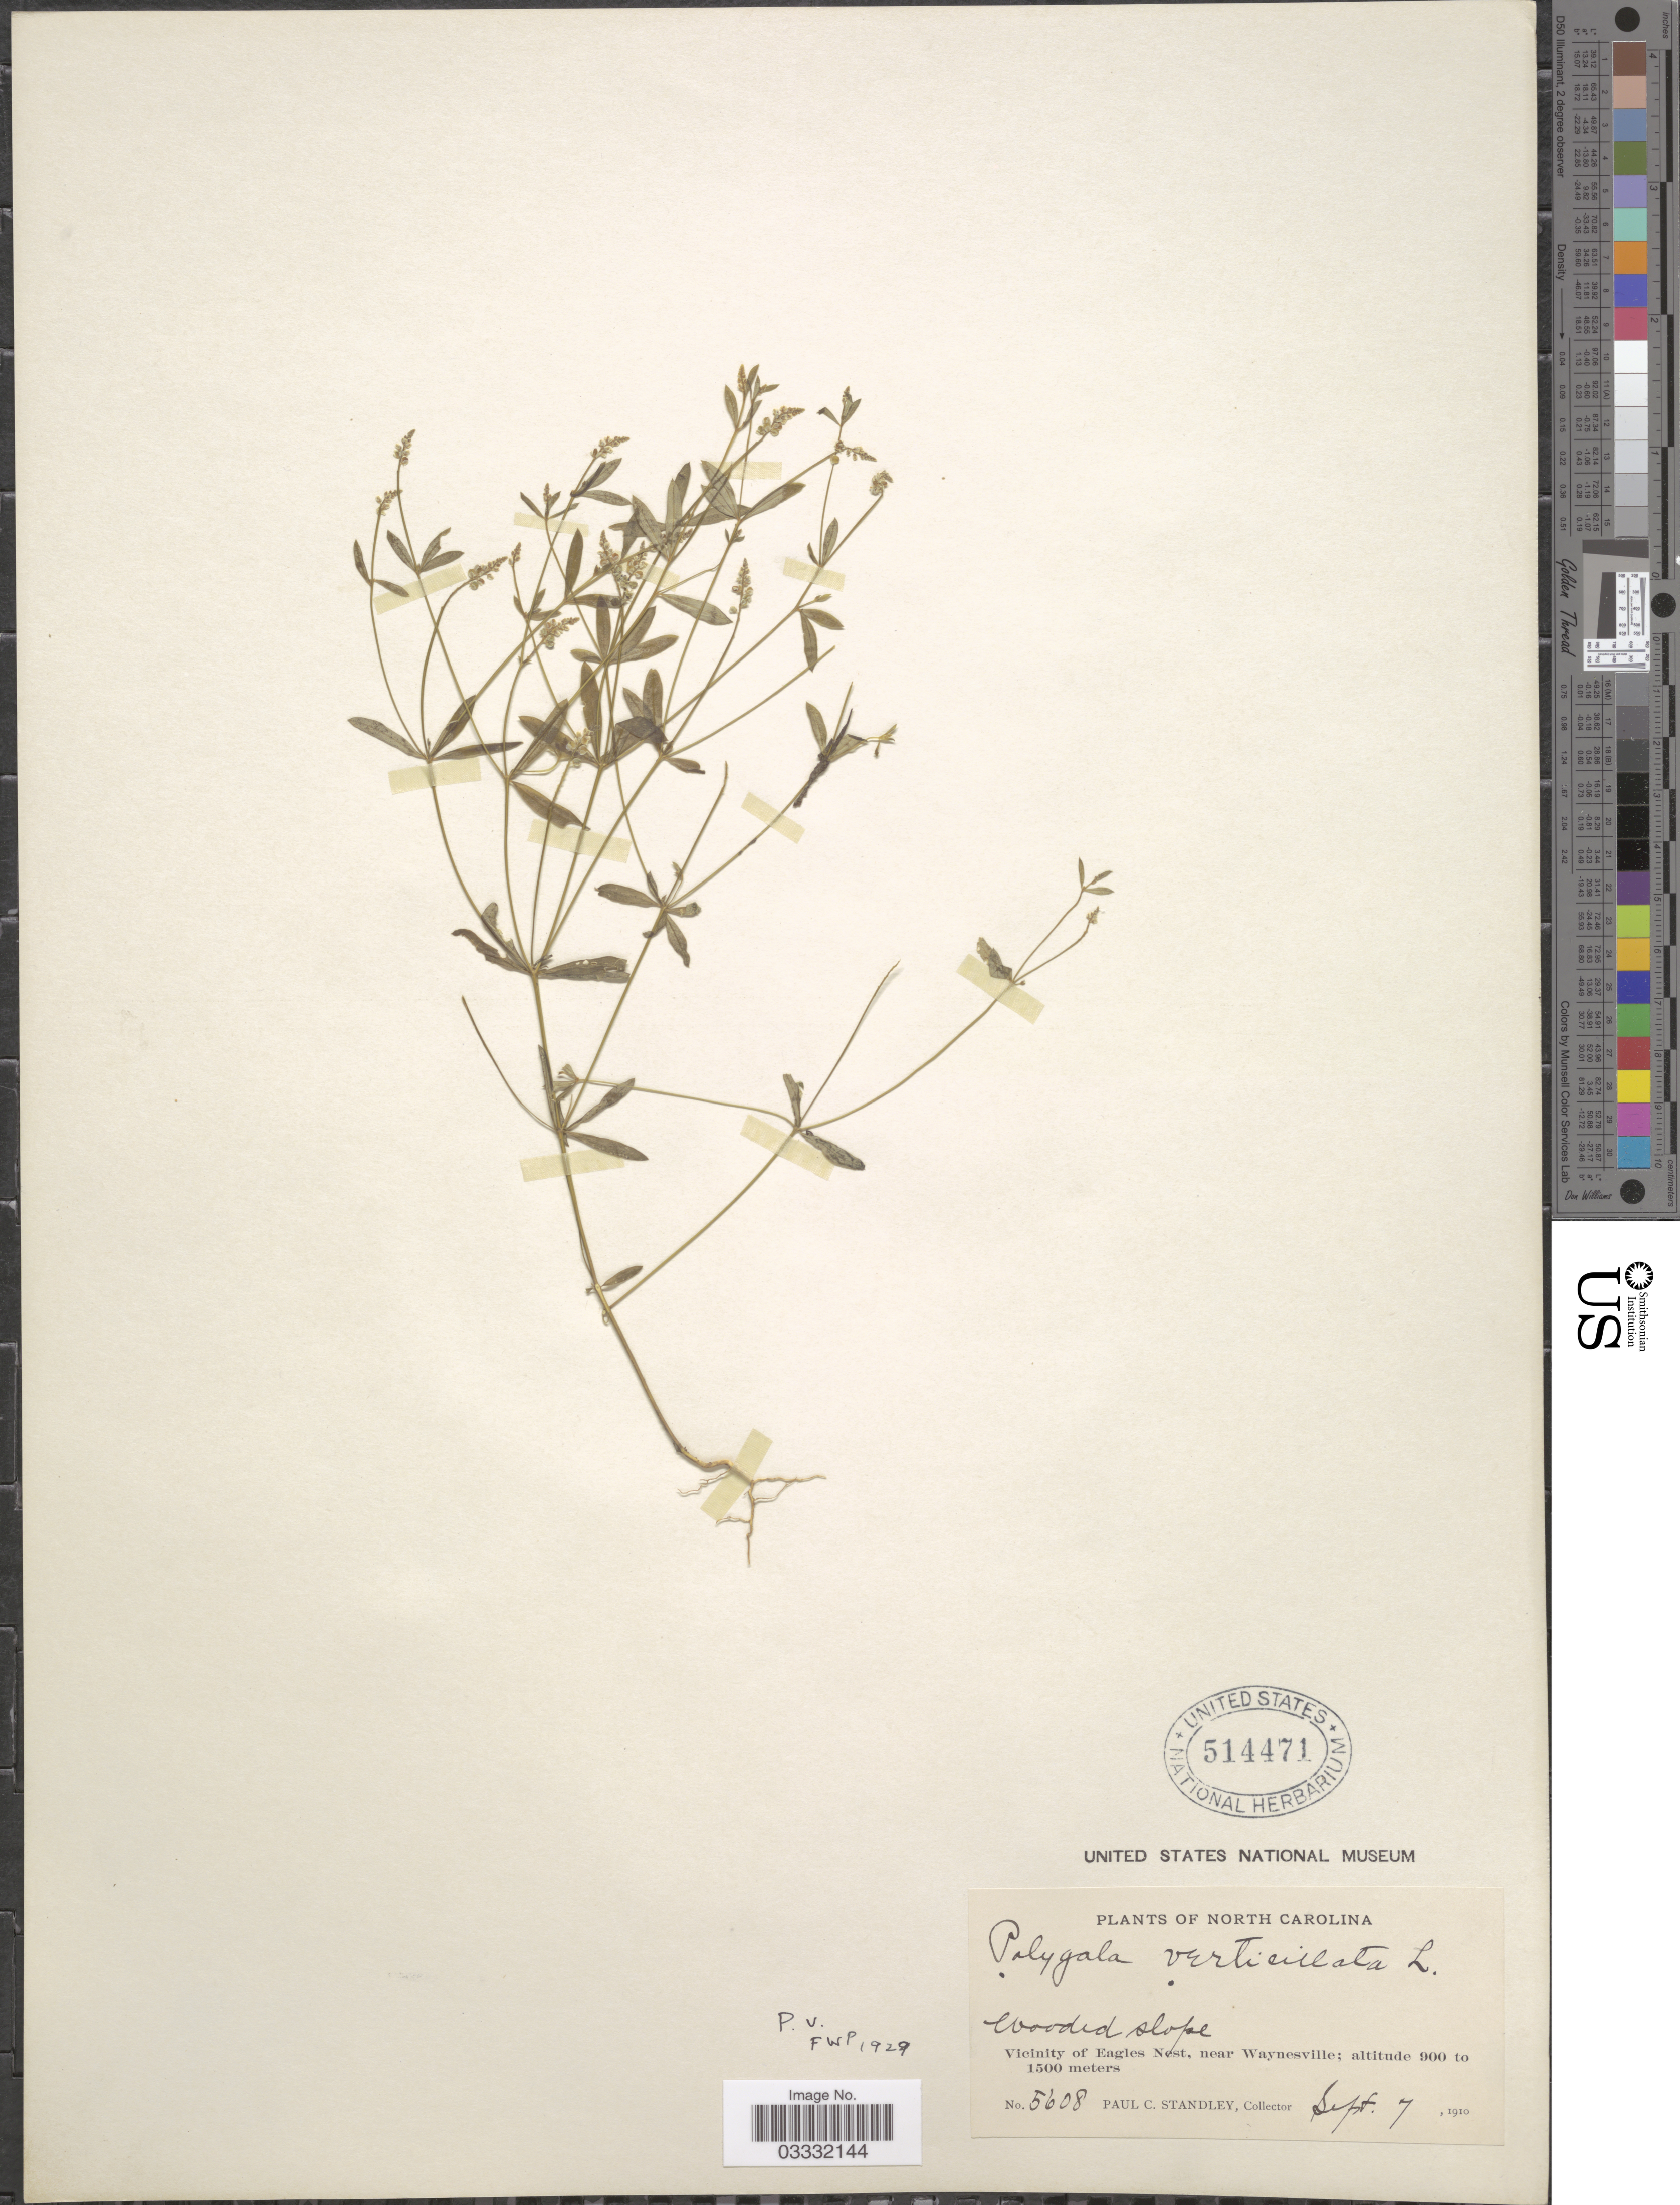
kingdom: Plantae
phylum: Tracheophyta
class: Magnoliopsida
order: Fabales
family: Polygalaceae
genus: Polygala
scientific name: Polygala verticillata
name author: L.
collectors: P. C. Standley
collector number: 5608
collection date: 1910-09-07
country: United States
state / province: North Carolina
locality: Vicinity of Eagles Nest, near Waynesville.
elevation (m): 900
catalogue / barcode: US 514471